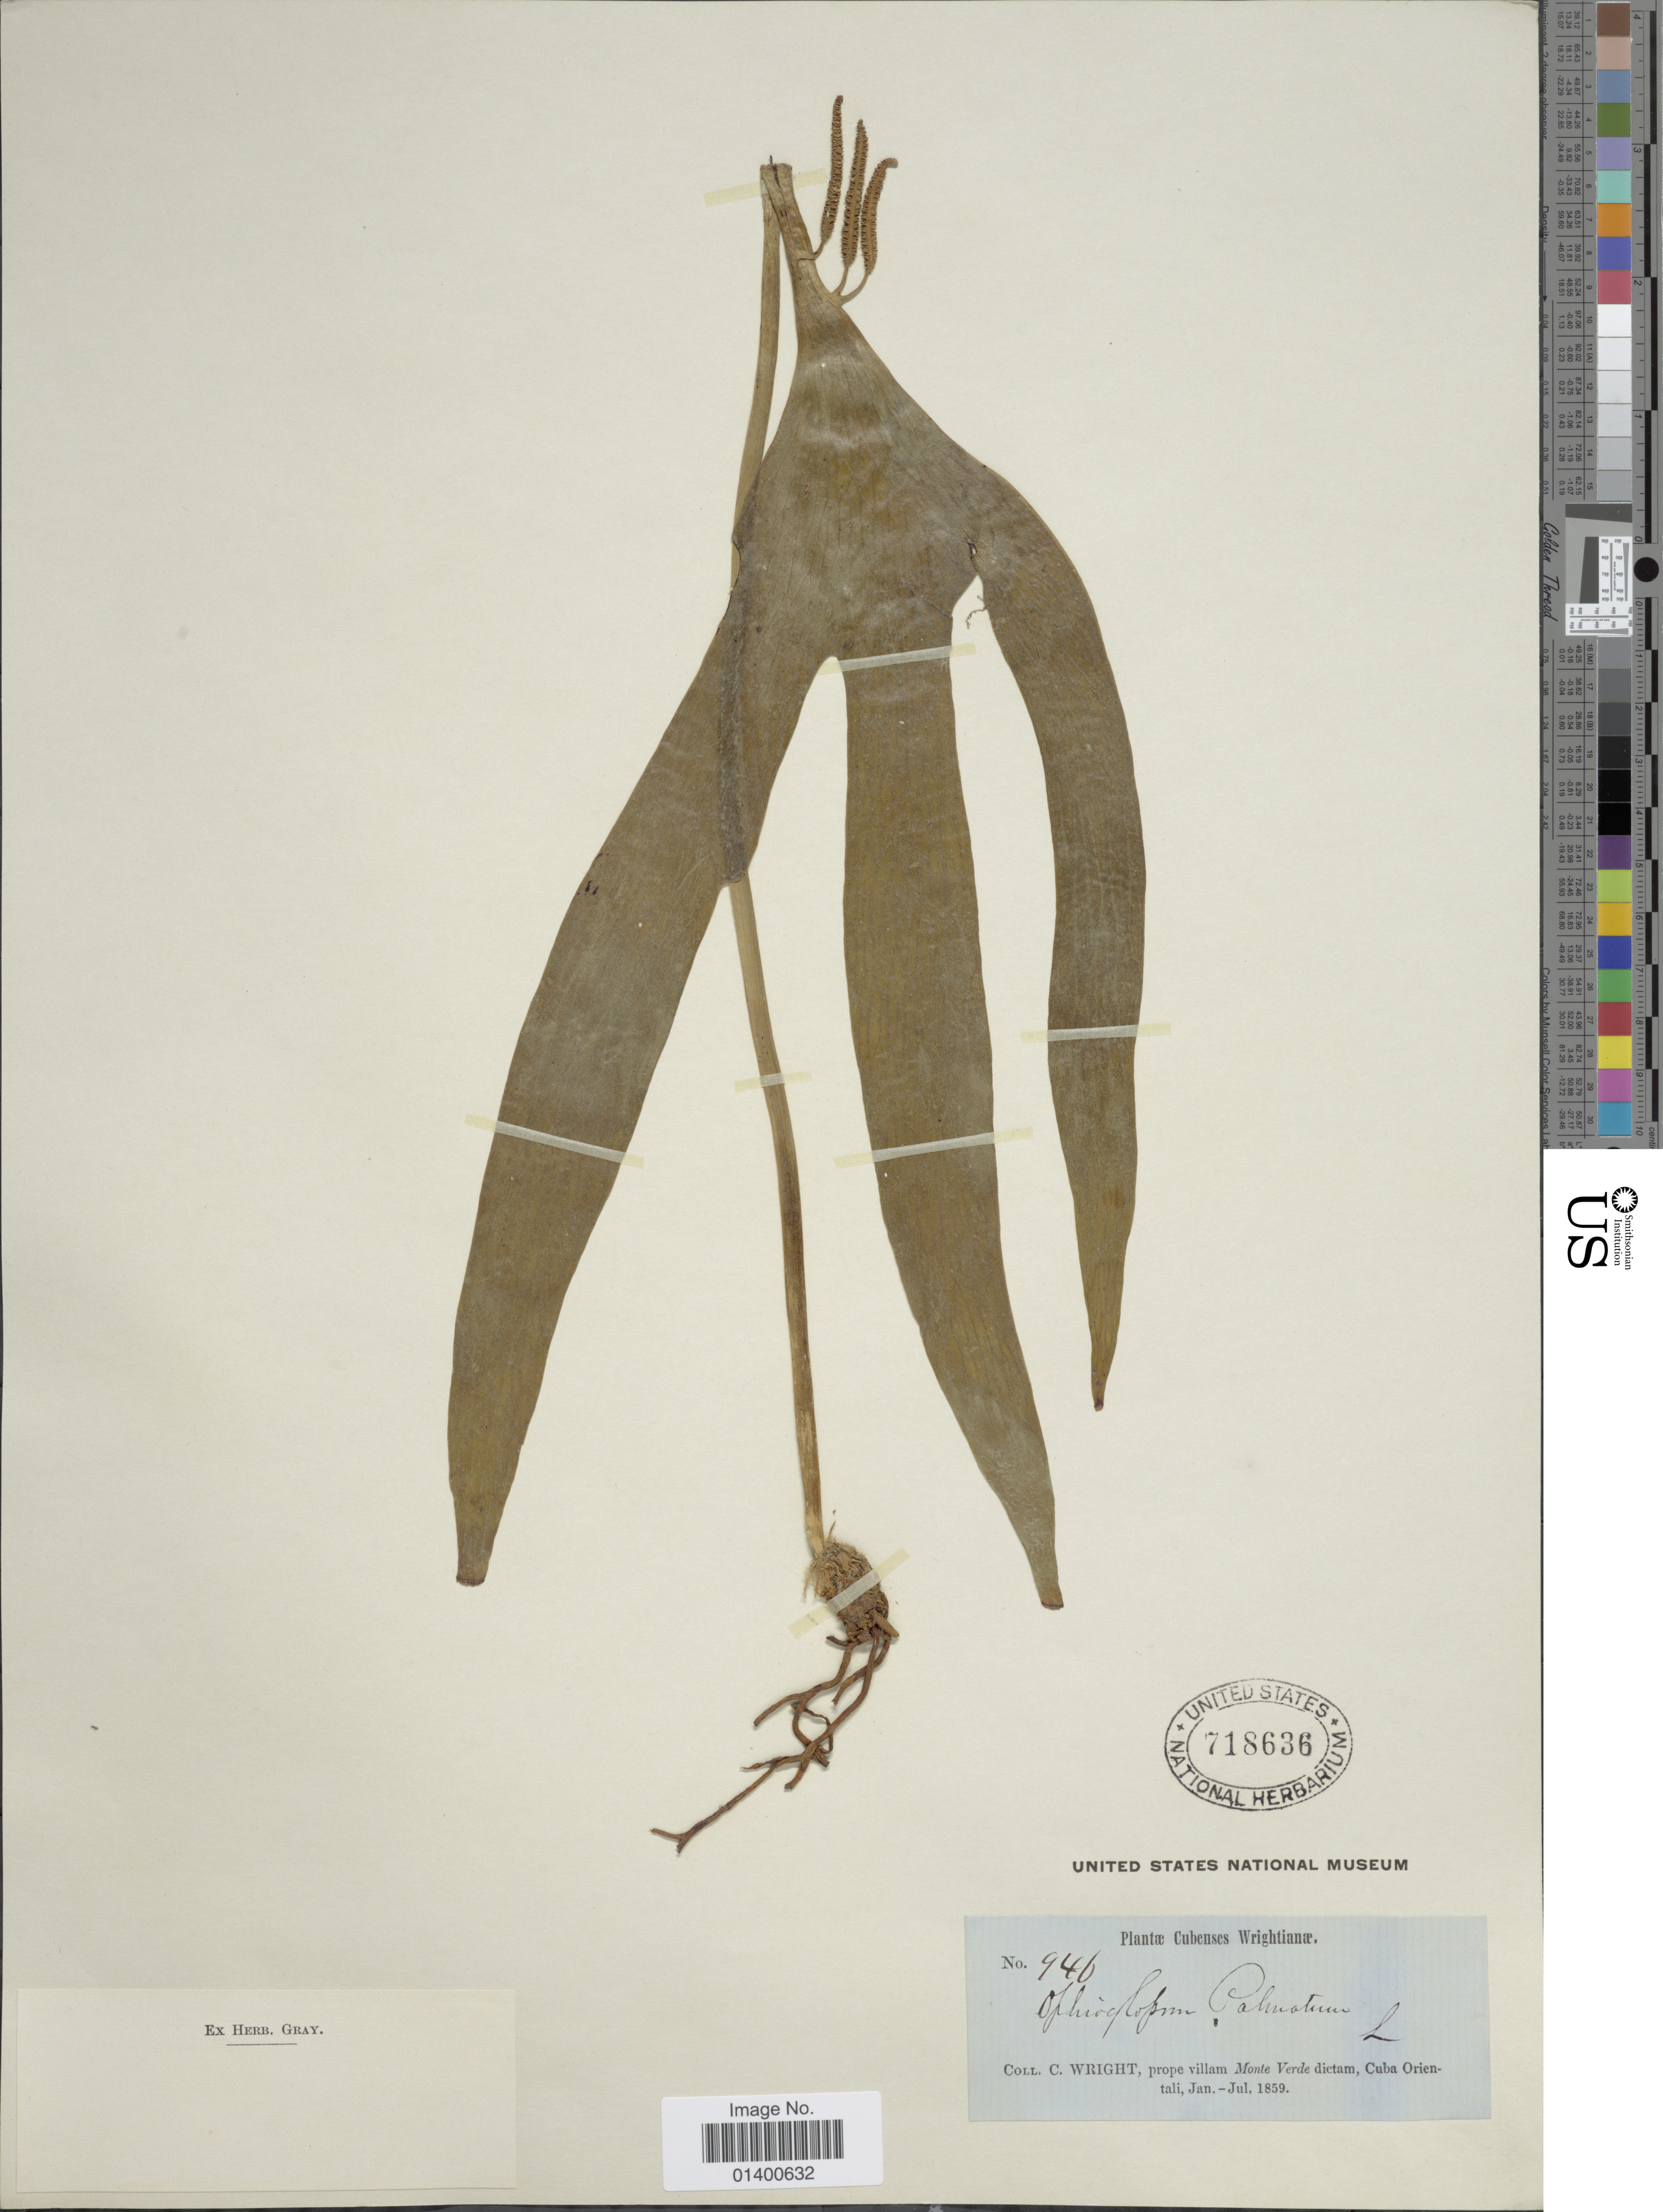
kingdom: Plantae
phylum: Tracheophyta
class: Polypodiopsida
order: Ophioglossales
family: Ophioglossaceae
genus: Cheiroglossa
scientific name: Cheiroglossa palmata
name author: (L.) C. Presl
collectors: C. Wright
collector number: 946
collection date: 1859-01/1859-07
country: Cuba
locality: Prope villam Monte Verde dictam, Cuba Orientali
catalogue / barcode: US 718636